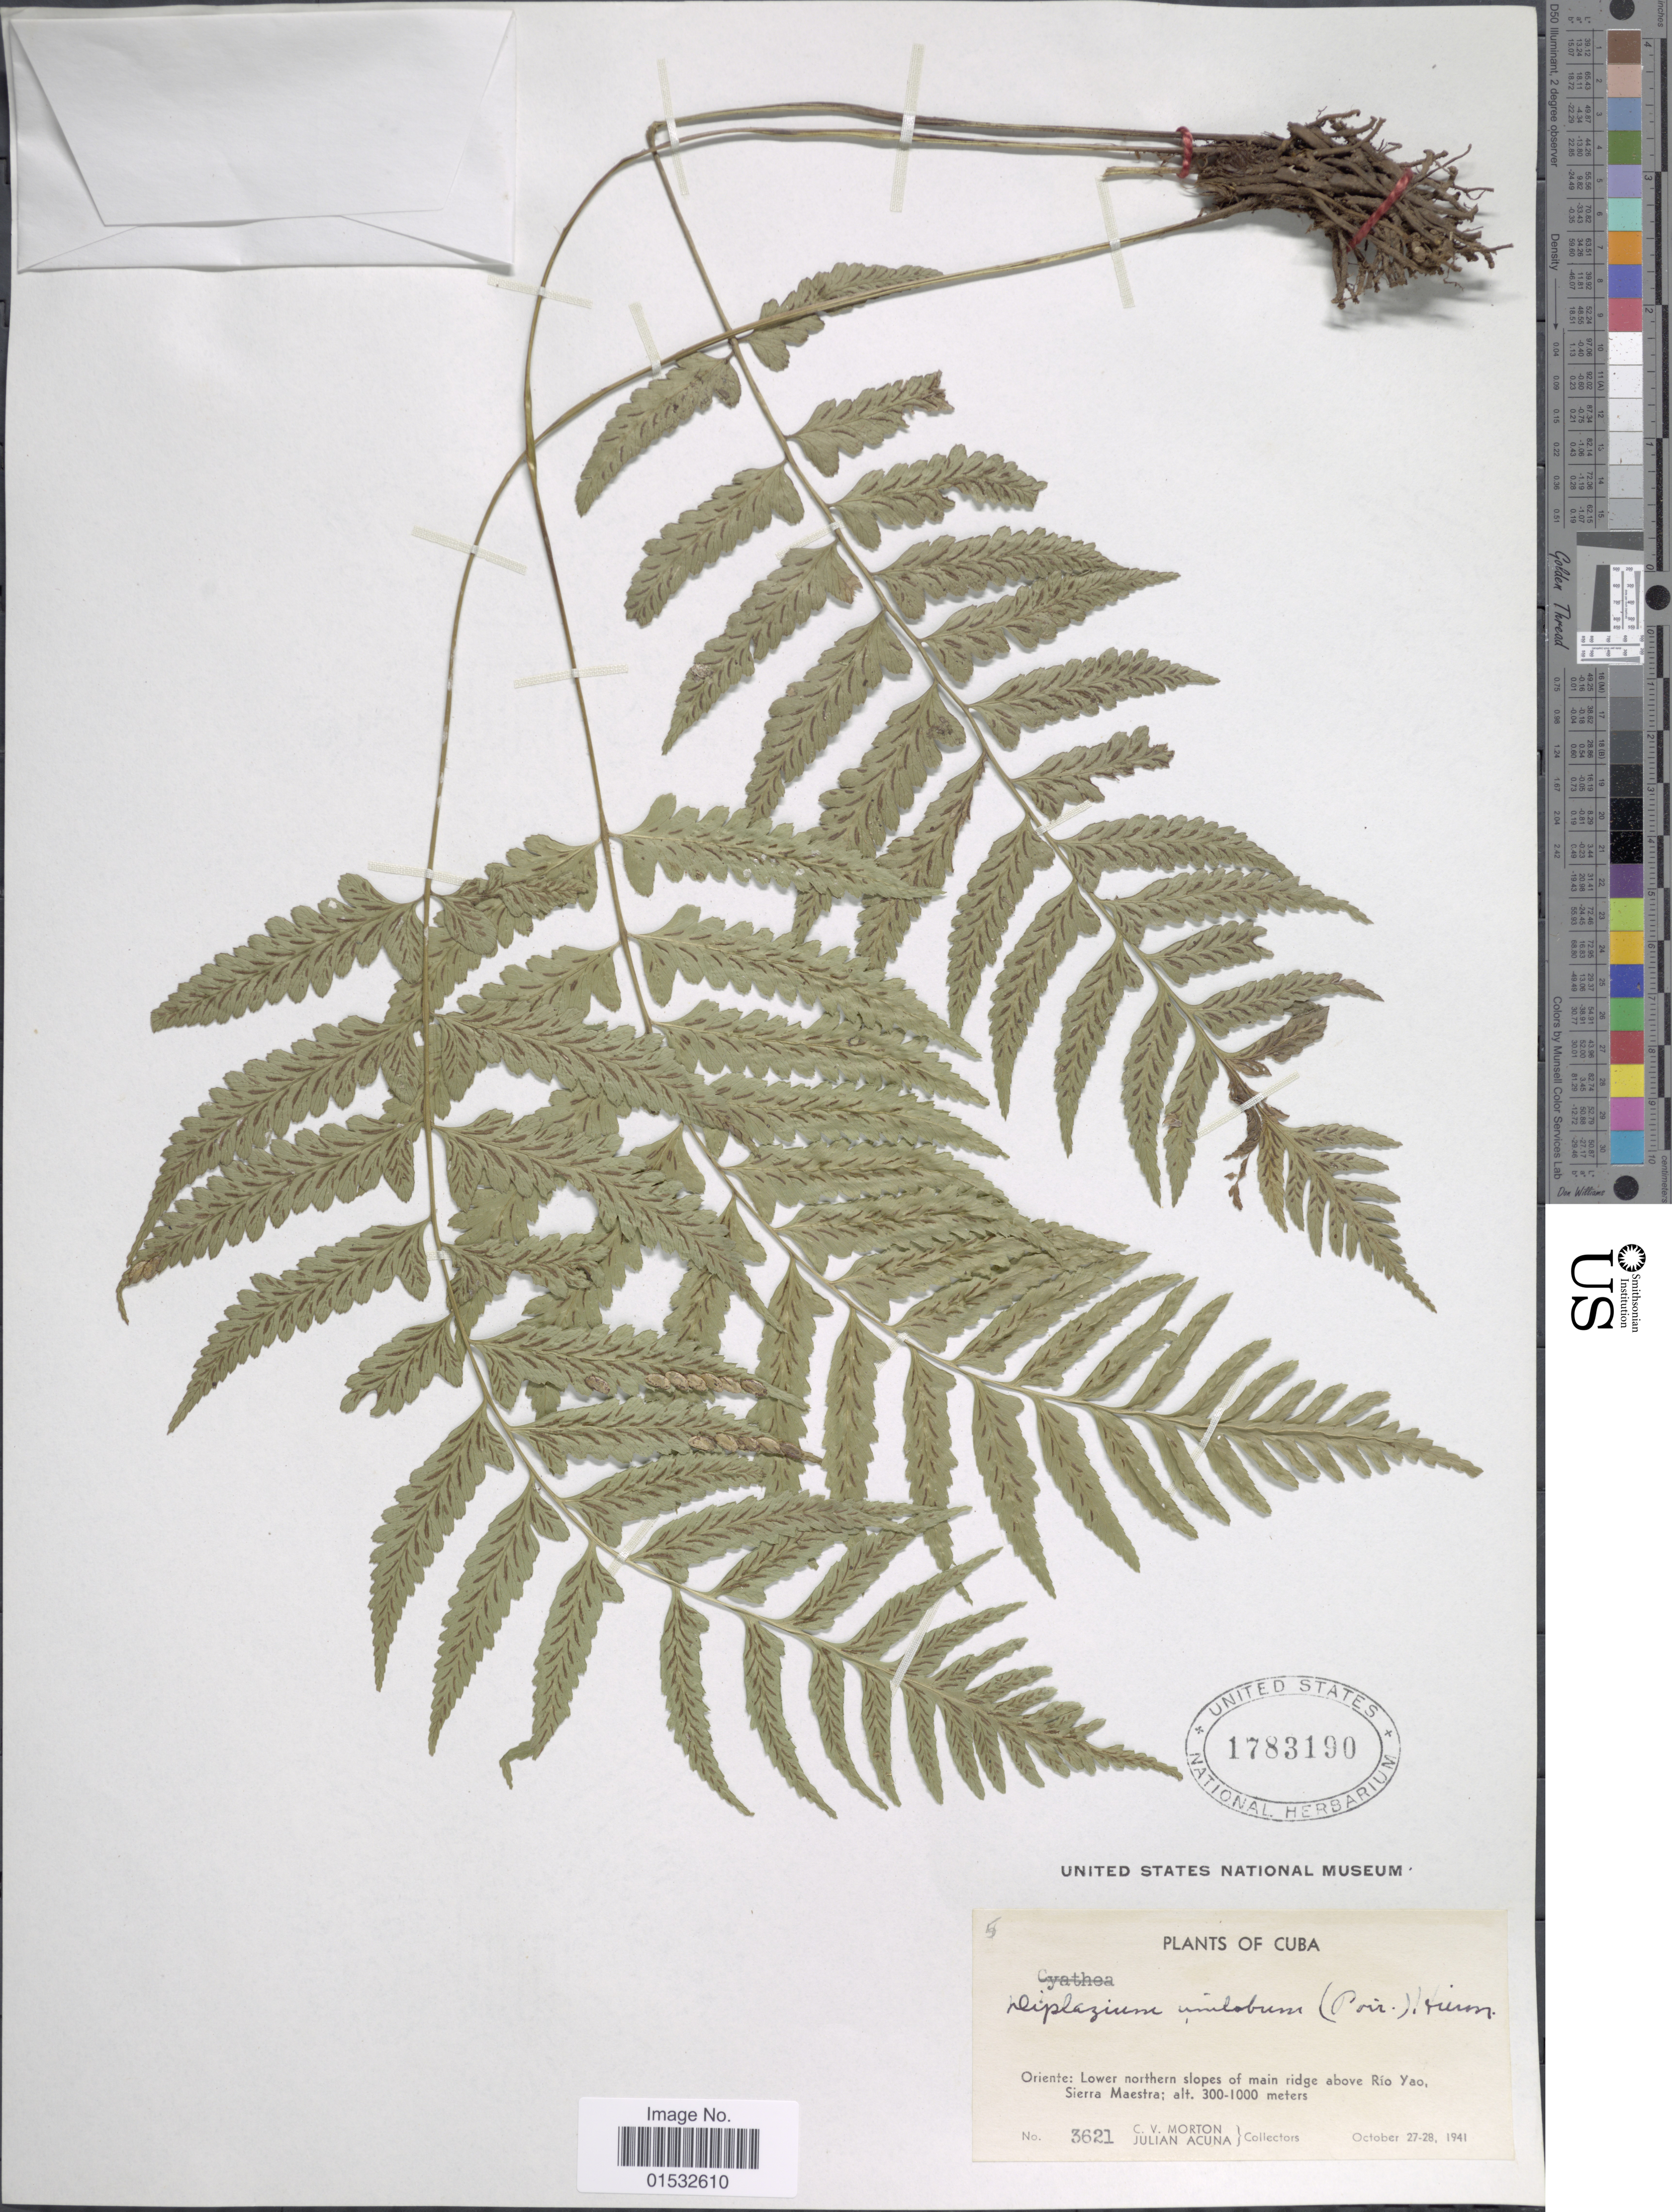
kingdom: Plantae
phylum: Tracheophyta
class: Polypodiopsida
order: Polypodiales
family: Athyriaceae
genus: Diplazium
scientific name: Diplazium unilobum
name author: (Poir.) Hieron.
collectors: C. V. Morton & J. B. Acuña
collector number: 3621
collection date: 1941-10-27/1941-10-28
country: Cuba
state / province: Oriente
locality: Lower northern slopes of main ridge above Río Yao, Sierra Maestra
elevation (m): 300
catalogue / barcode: US 1783190